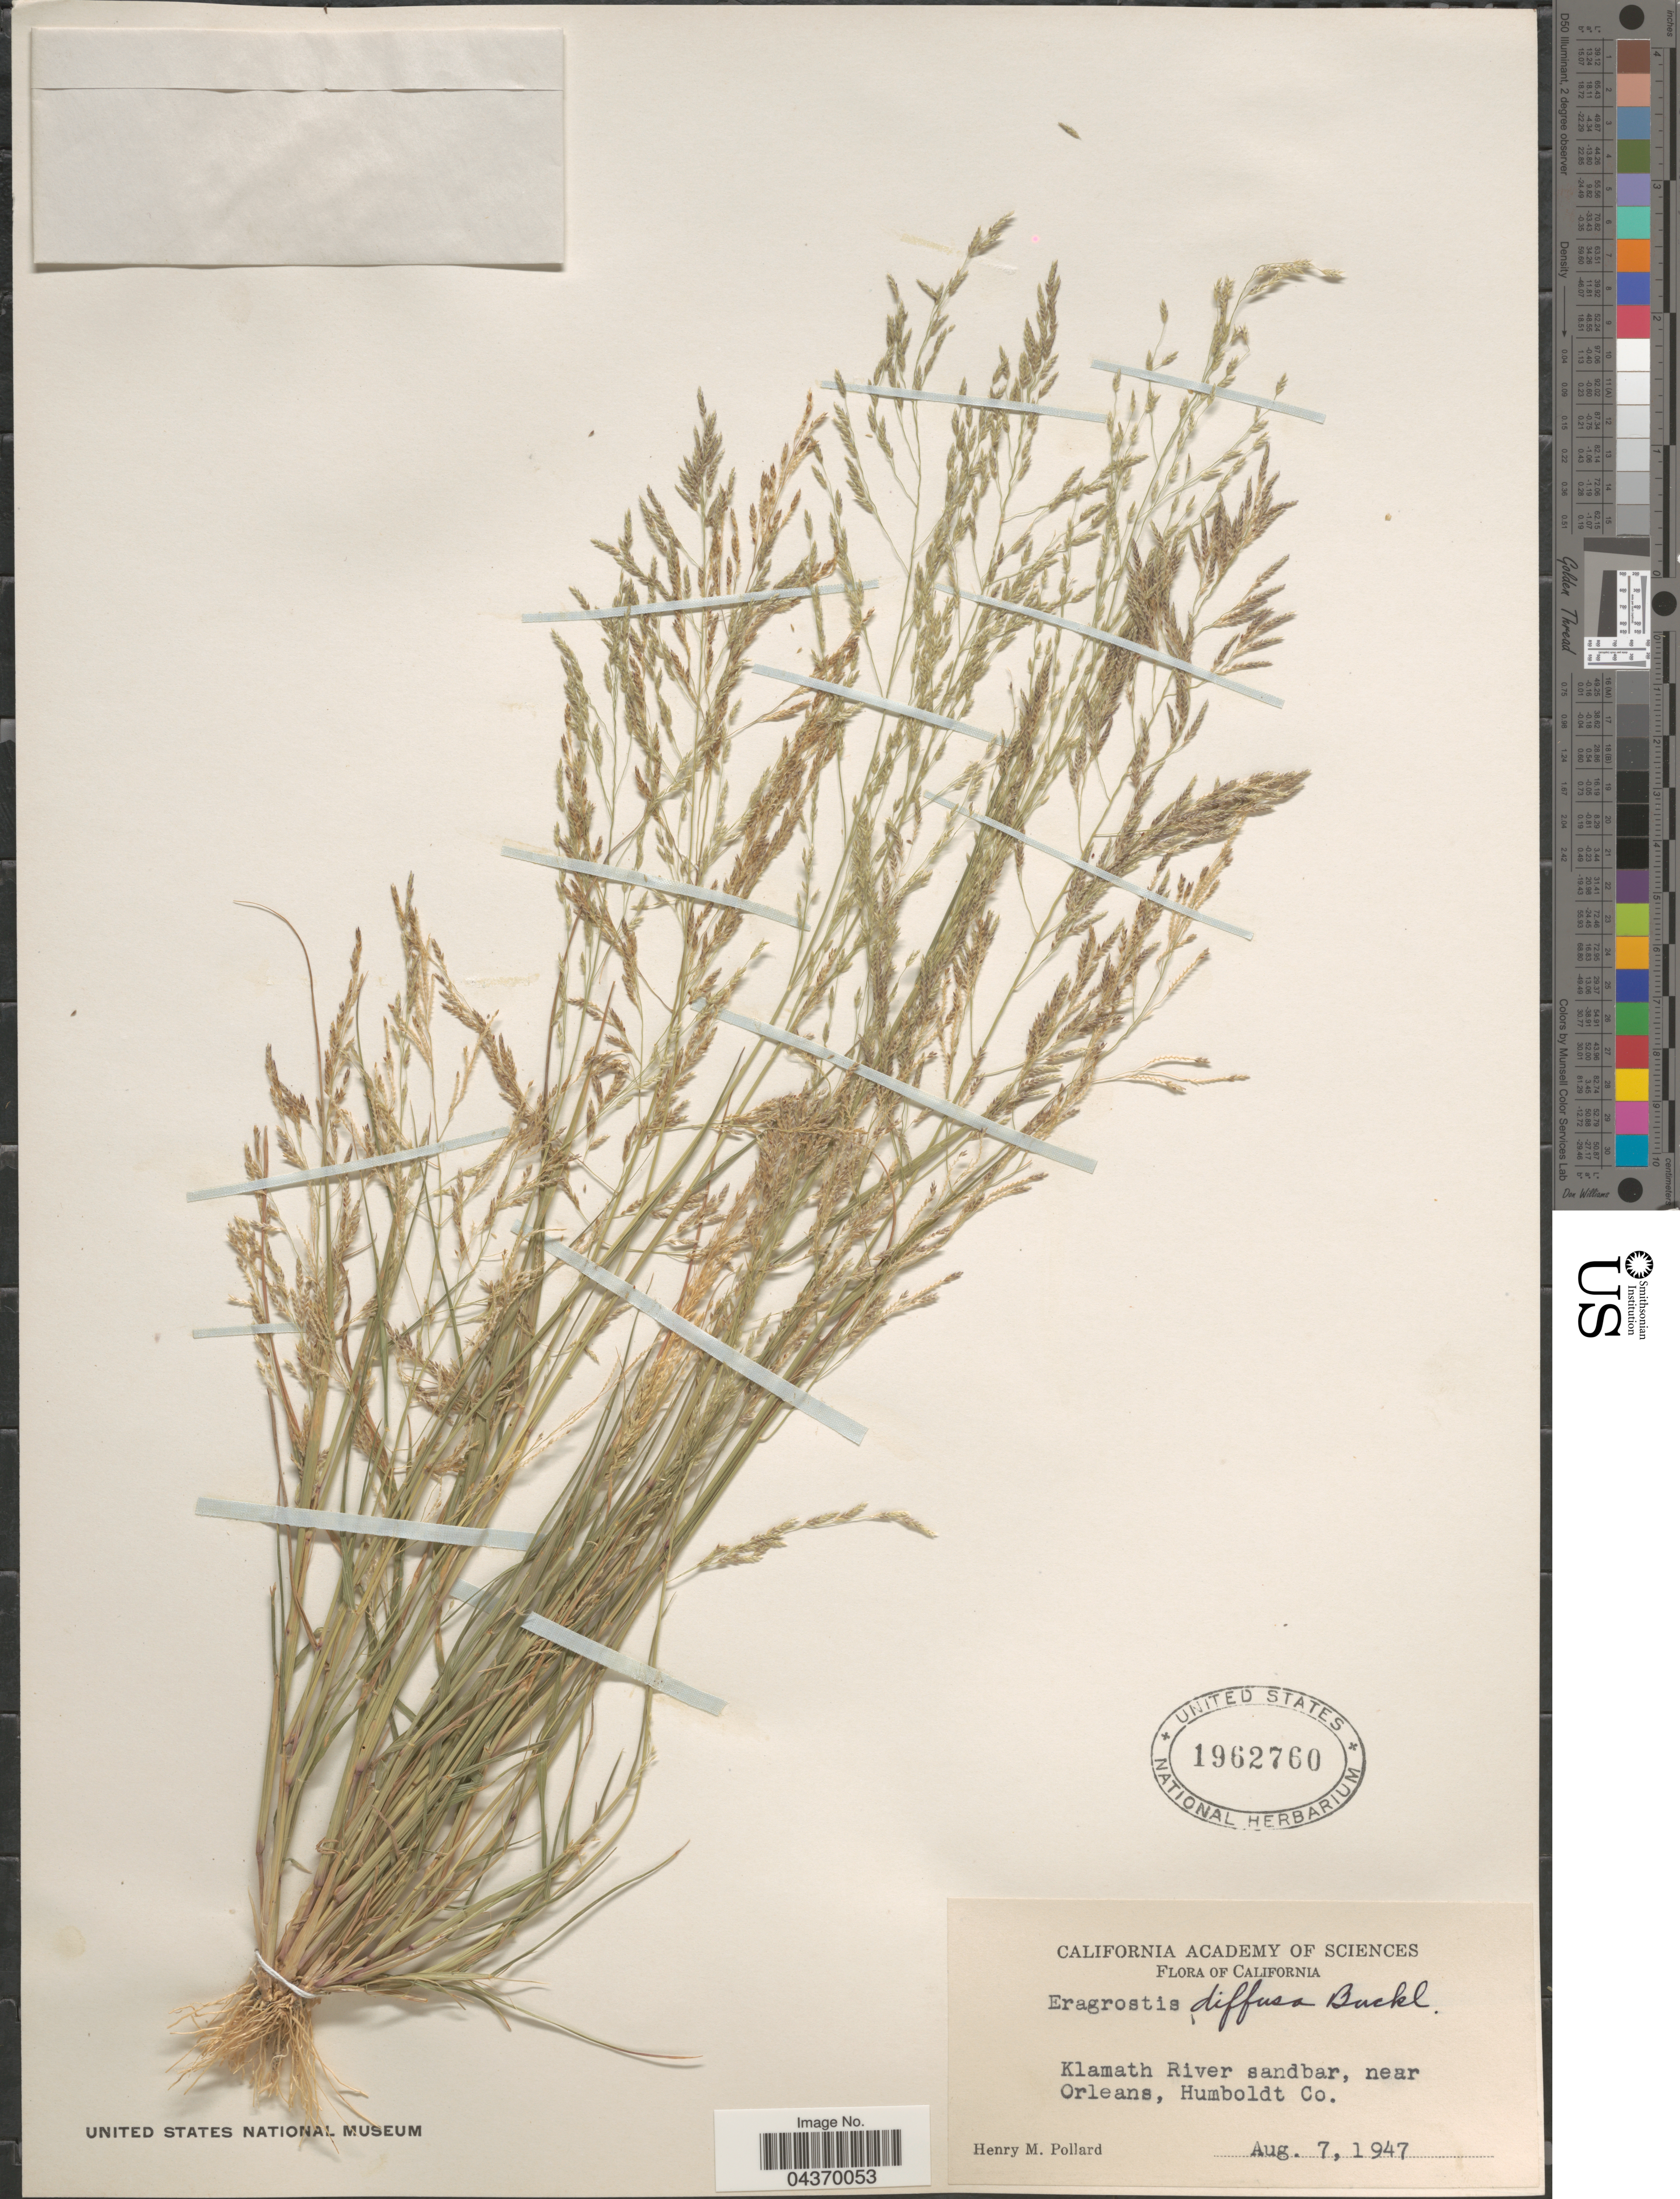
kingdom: Plantae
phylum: Tracheophyta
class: Liliopsida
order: Poales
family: Poaceae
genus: Eragrostis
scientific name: Eragrostis pectinacea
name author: (Michx.) Nees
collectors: H. M. Pollard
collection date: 1947-08-07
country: United States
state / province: California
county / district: Humboldt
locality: Klamath River sandbar, near Orleans, Humboldt Co.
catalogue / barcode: US 1962760